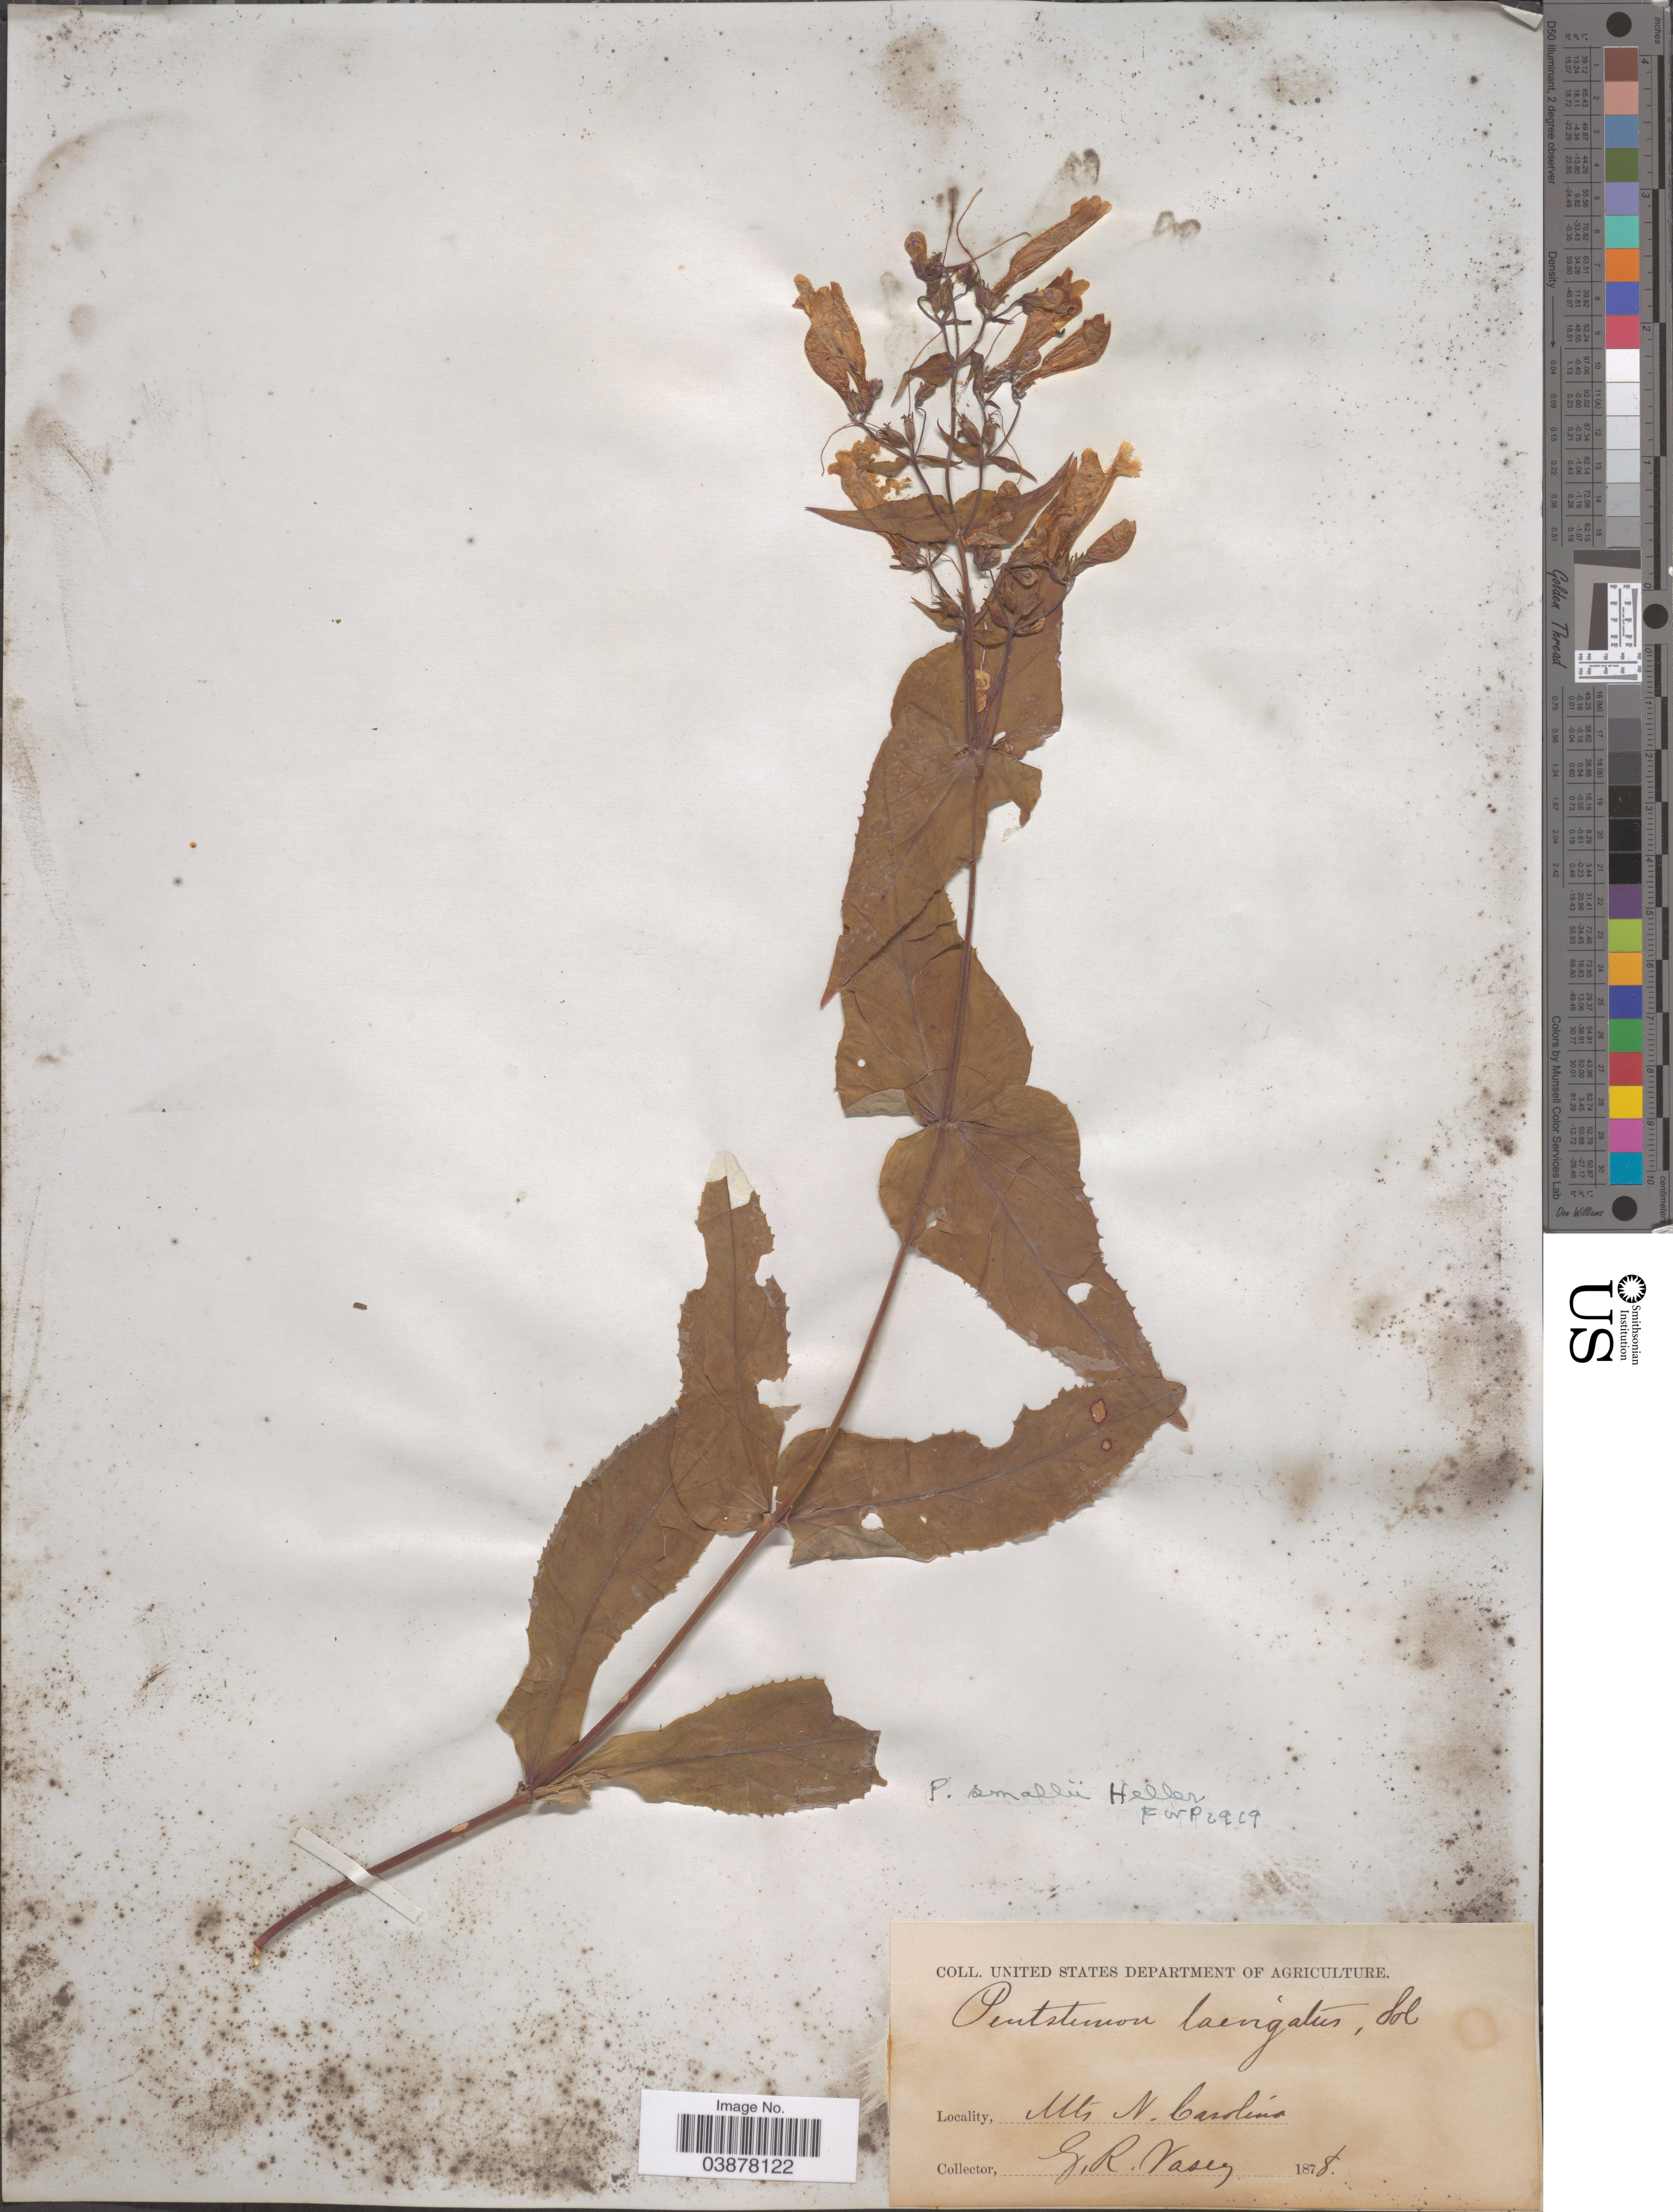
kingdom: Plantae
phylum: Tracheophyta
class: Magnoliopsida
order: Lamiales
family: Plantaginaceae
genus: Penstemon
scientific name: Penstemon smallii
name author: A. Heller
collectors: G. R. Vasey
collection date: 1878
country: United States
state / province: North Carolina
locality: Mts. N. Carolina.